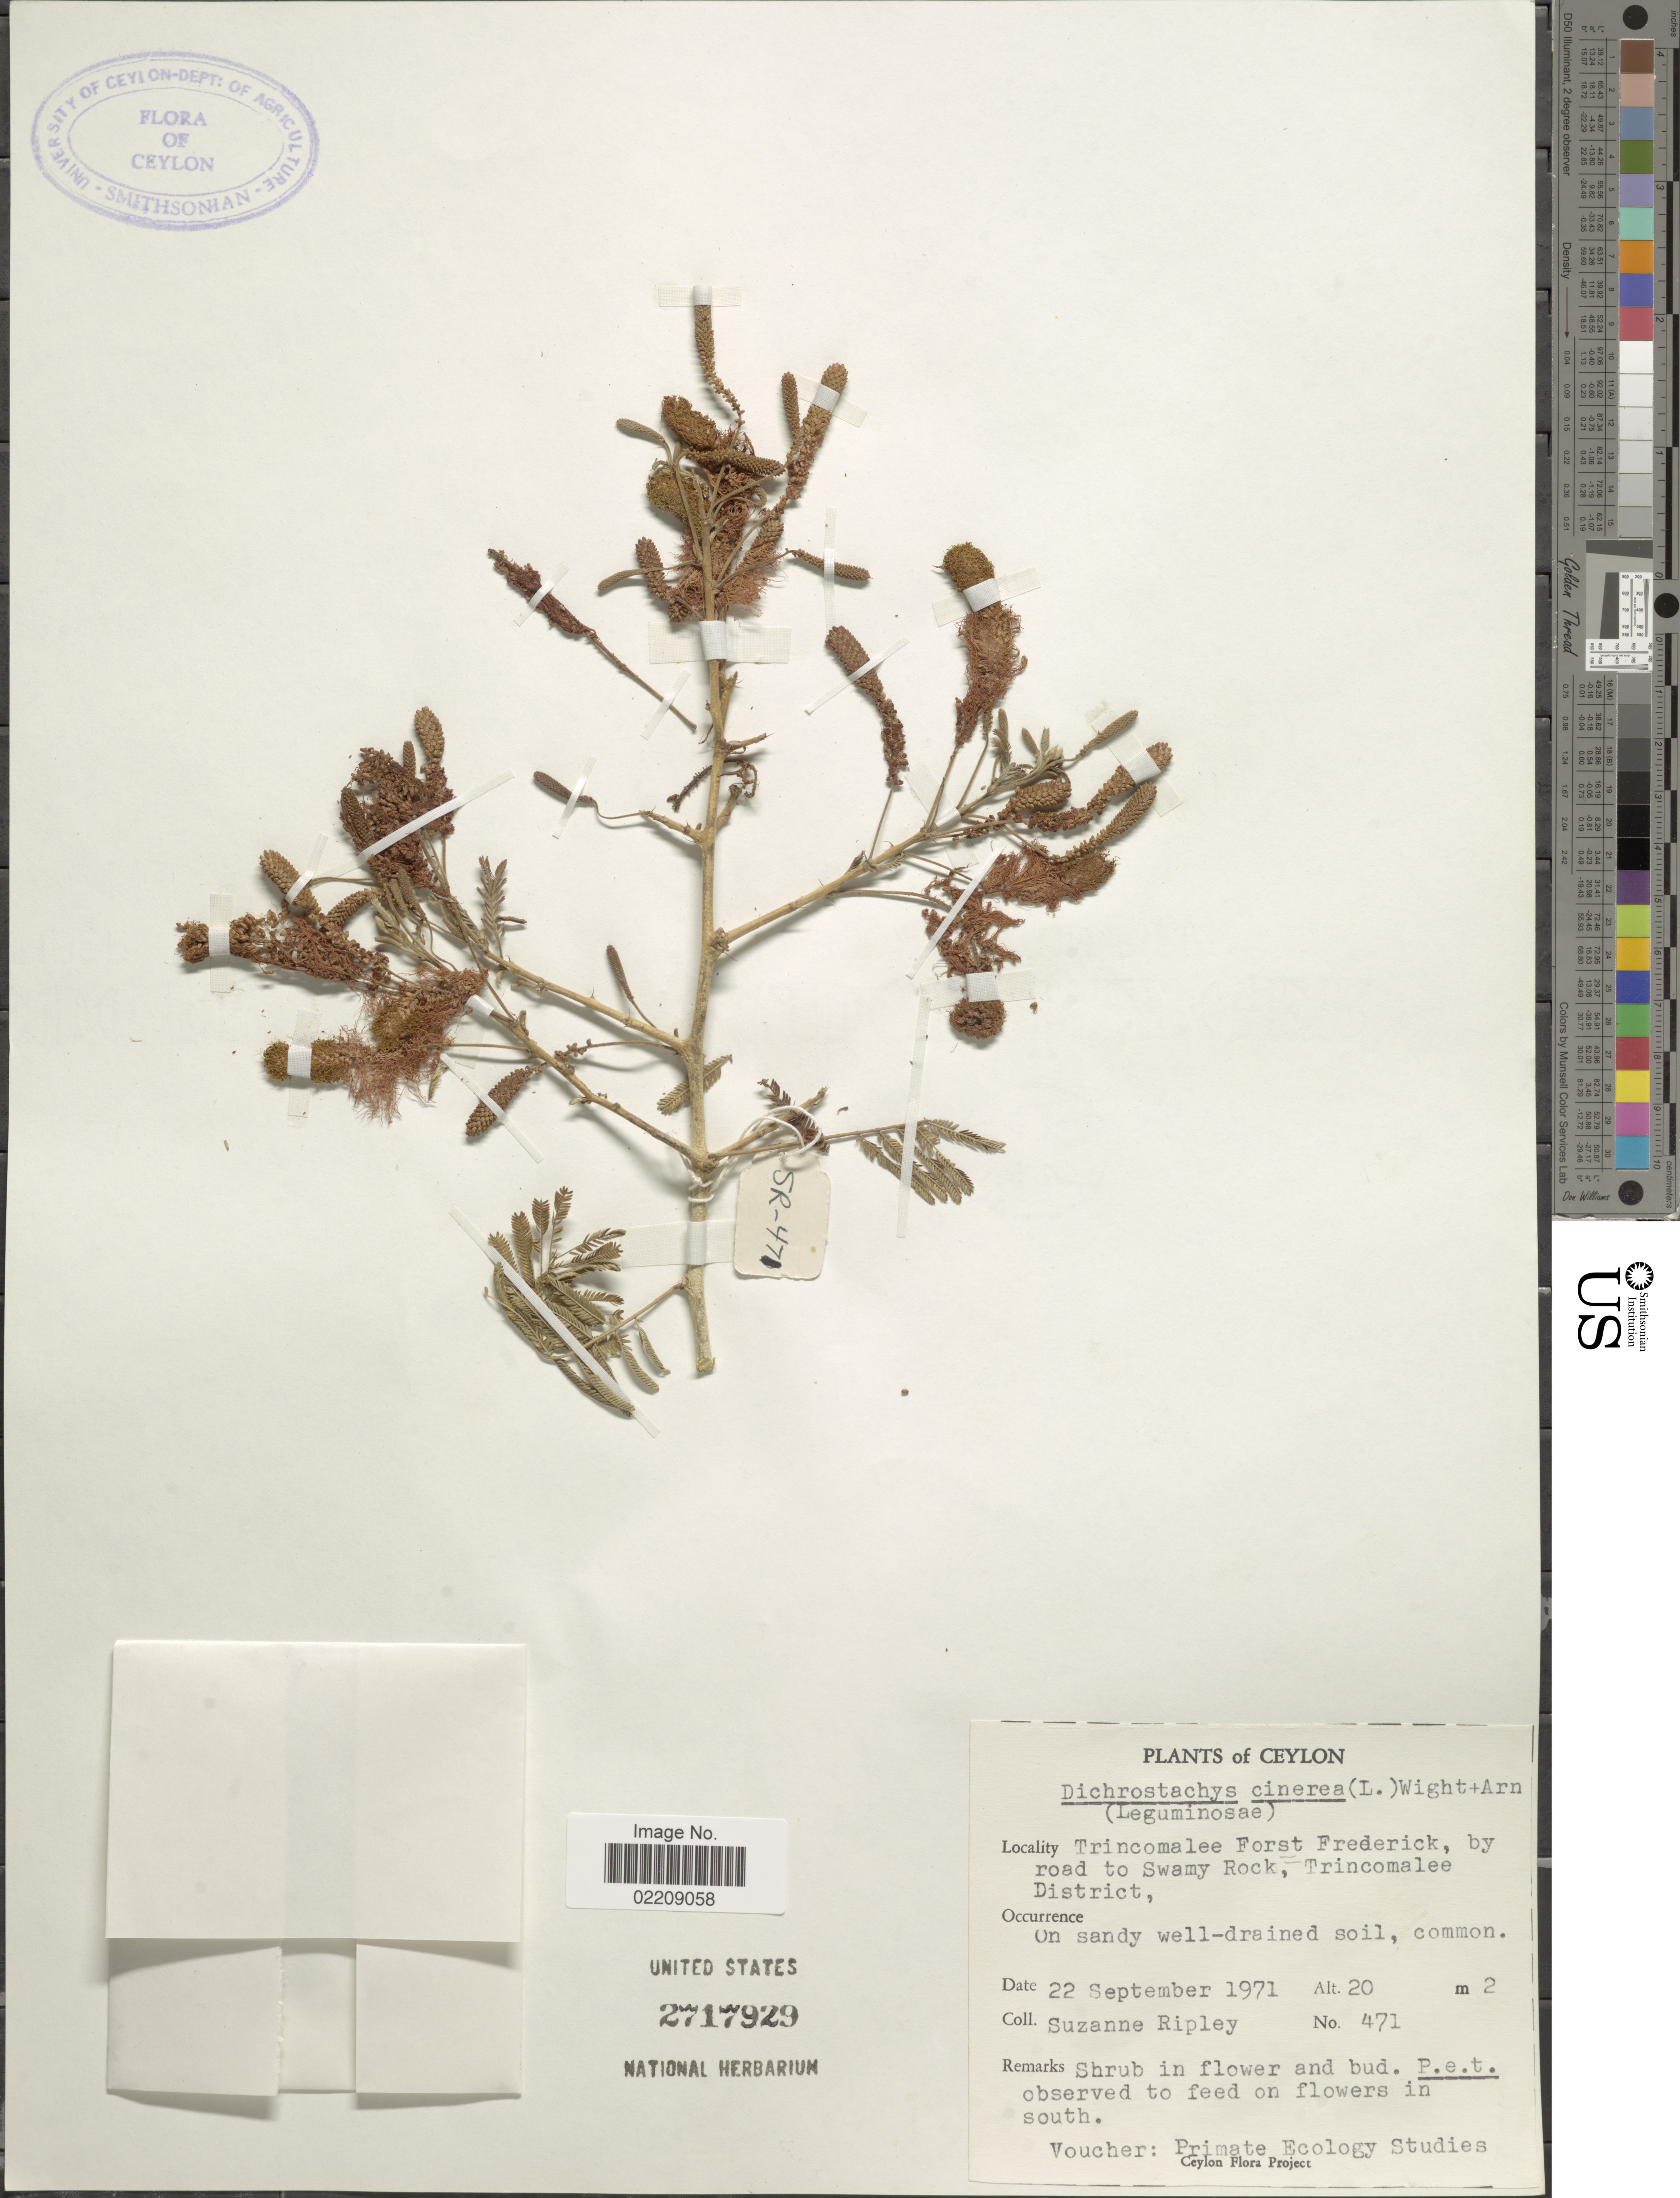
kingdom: Plantae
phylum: Tracheophyta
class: Magnoliopsida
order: Fabales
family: Fabaceae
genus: Dichrostachys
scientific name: Dichrostachys cinerea R. Vig., nom. illeg.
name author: R. Vig.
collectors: S. Ripley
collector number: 471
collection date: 1971-09-22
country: Sri Lanka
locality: Ceylon, Trincomalee Forst Frederick, by road to Swamy Rock, Trincomalee District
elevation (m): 20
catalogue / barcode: US 2717929